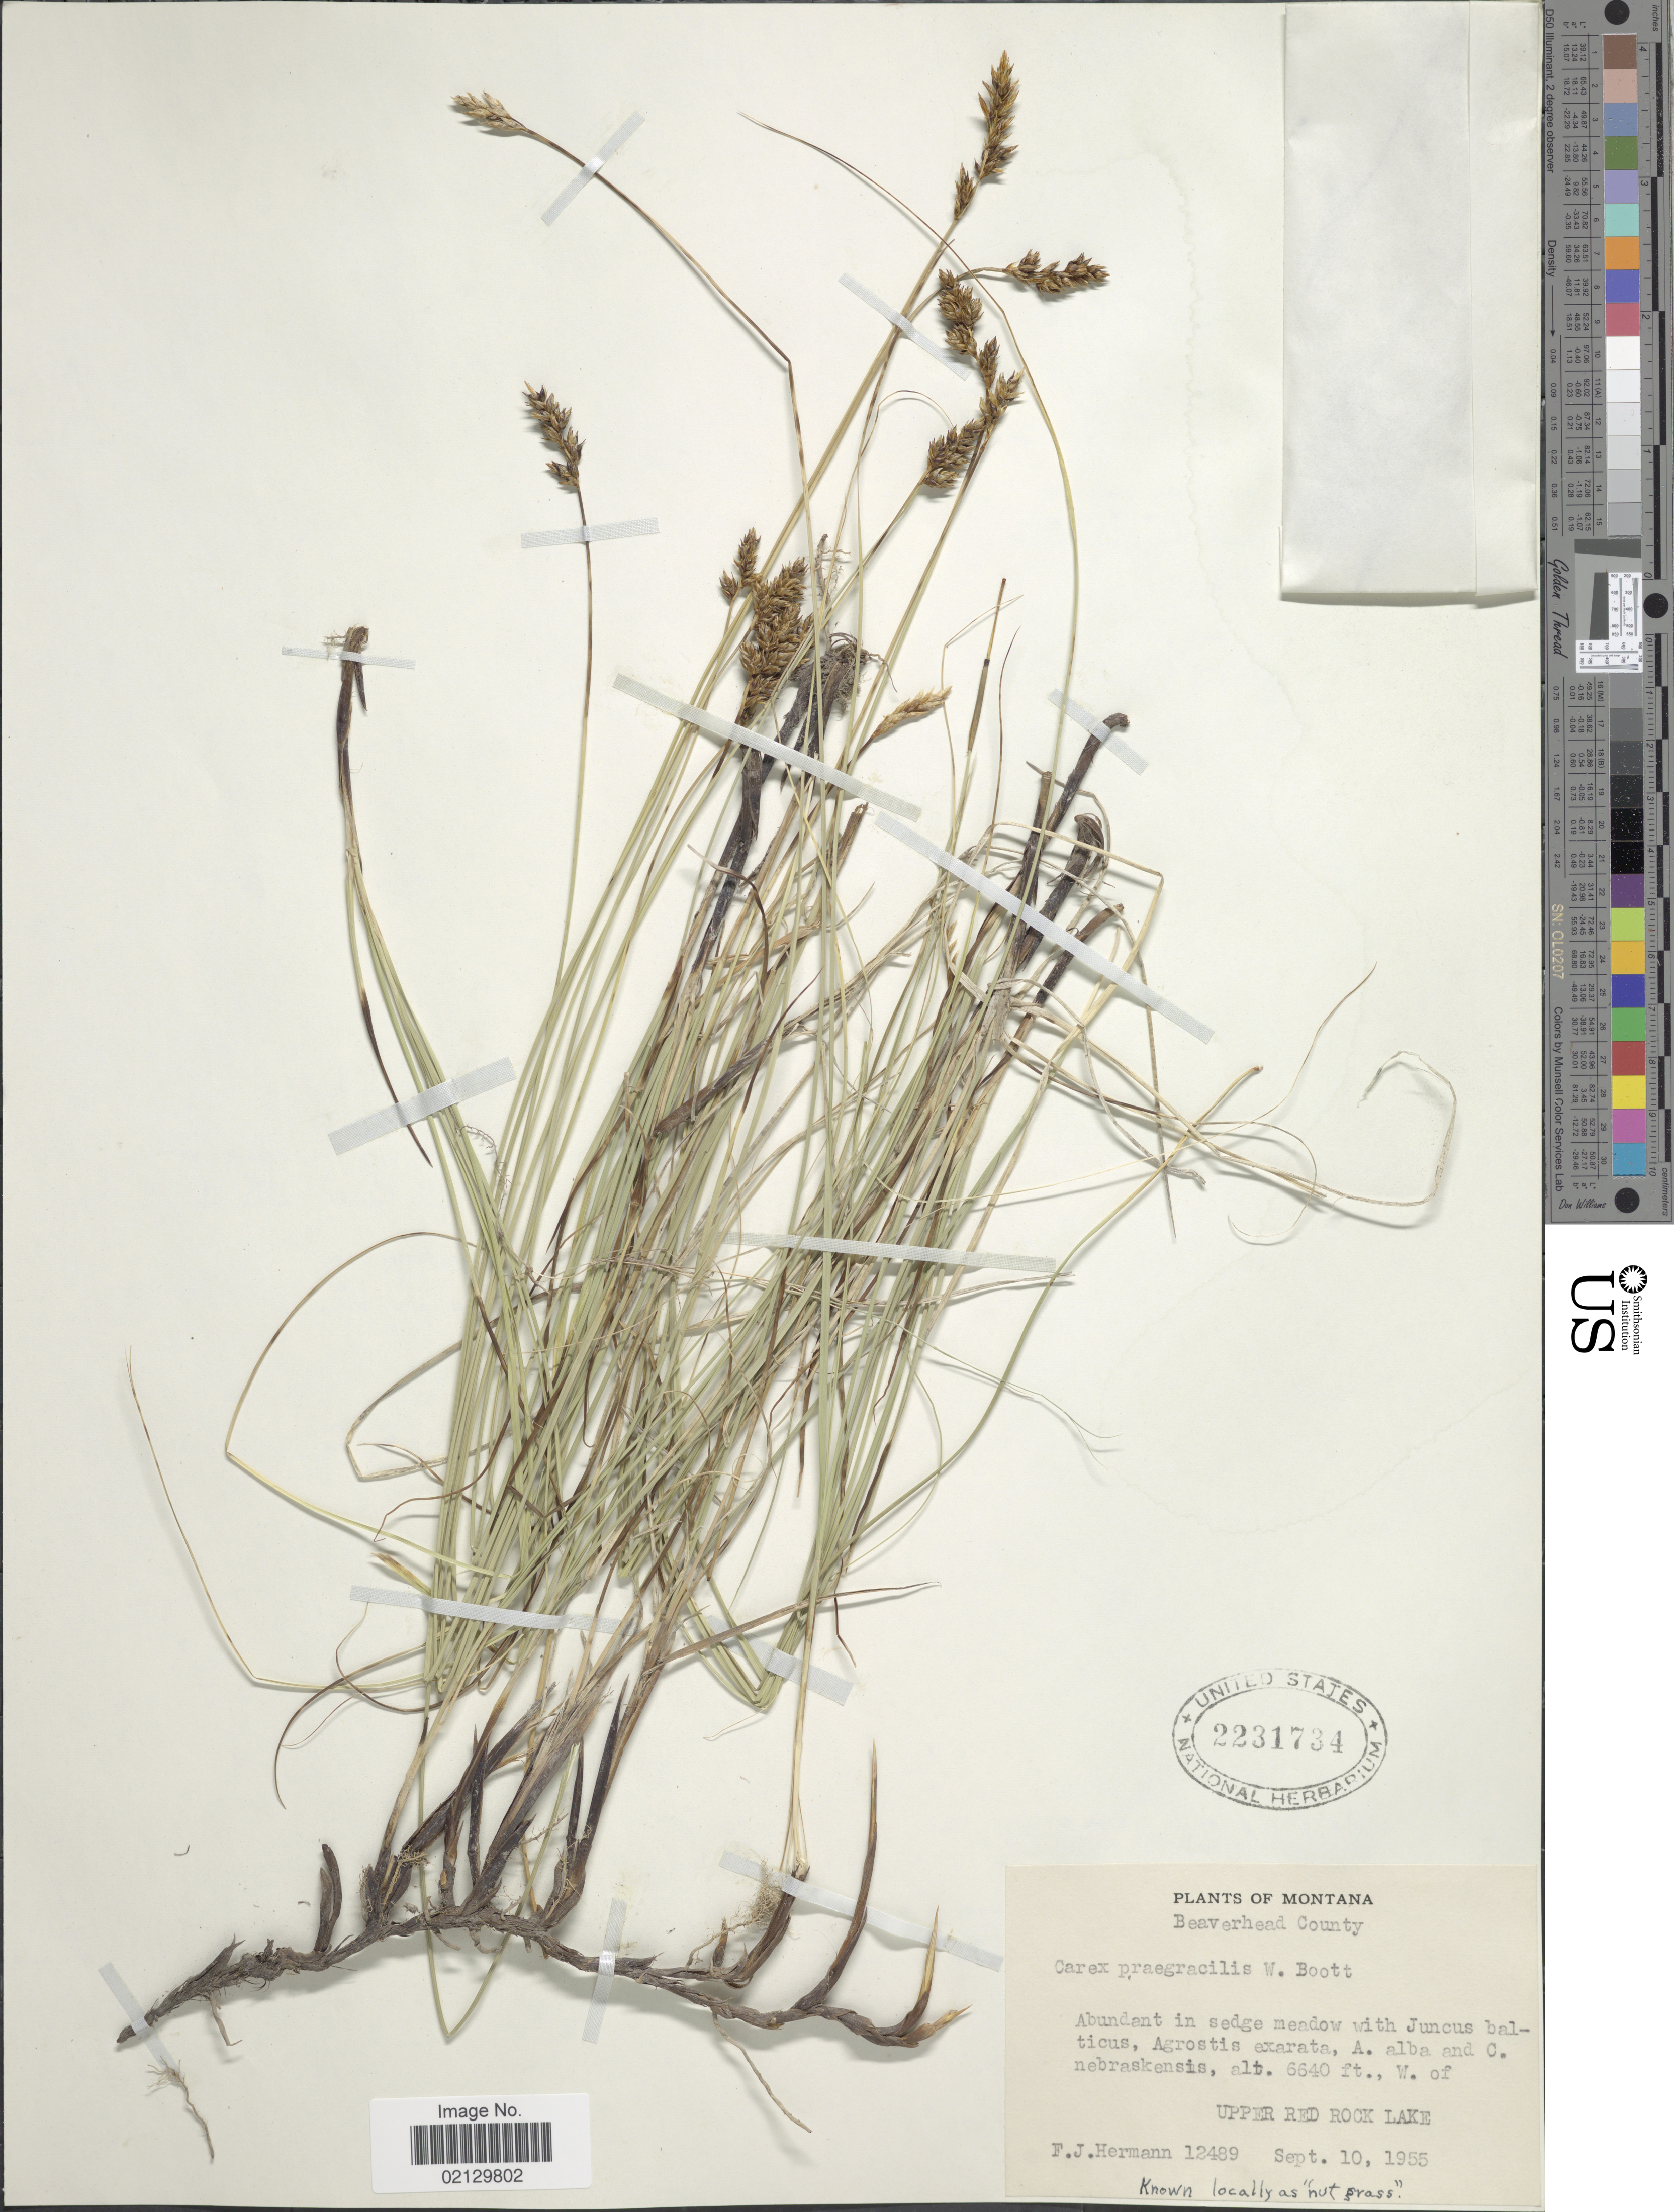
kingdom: Plantae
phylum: Tracheophyta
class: Liliopsida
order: Poales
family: Cyperaceae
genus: Carex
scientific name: Carex praegracilis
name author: W. Boott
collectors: F. J. Hermann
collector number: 12489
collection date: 1955-09-10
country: United States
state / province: Montana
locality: Montana, W. of Upper red Rock Lake.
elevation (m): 2024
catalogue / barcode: US 2231734